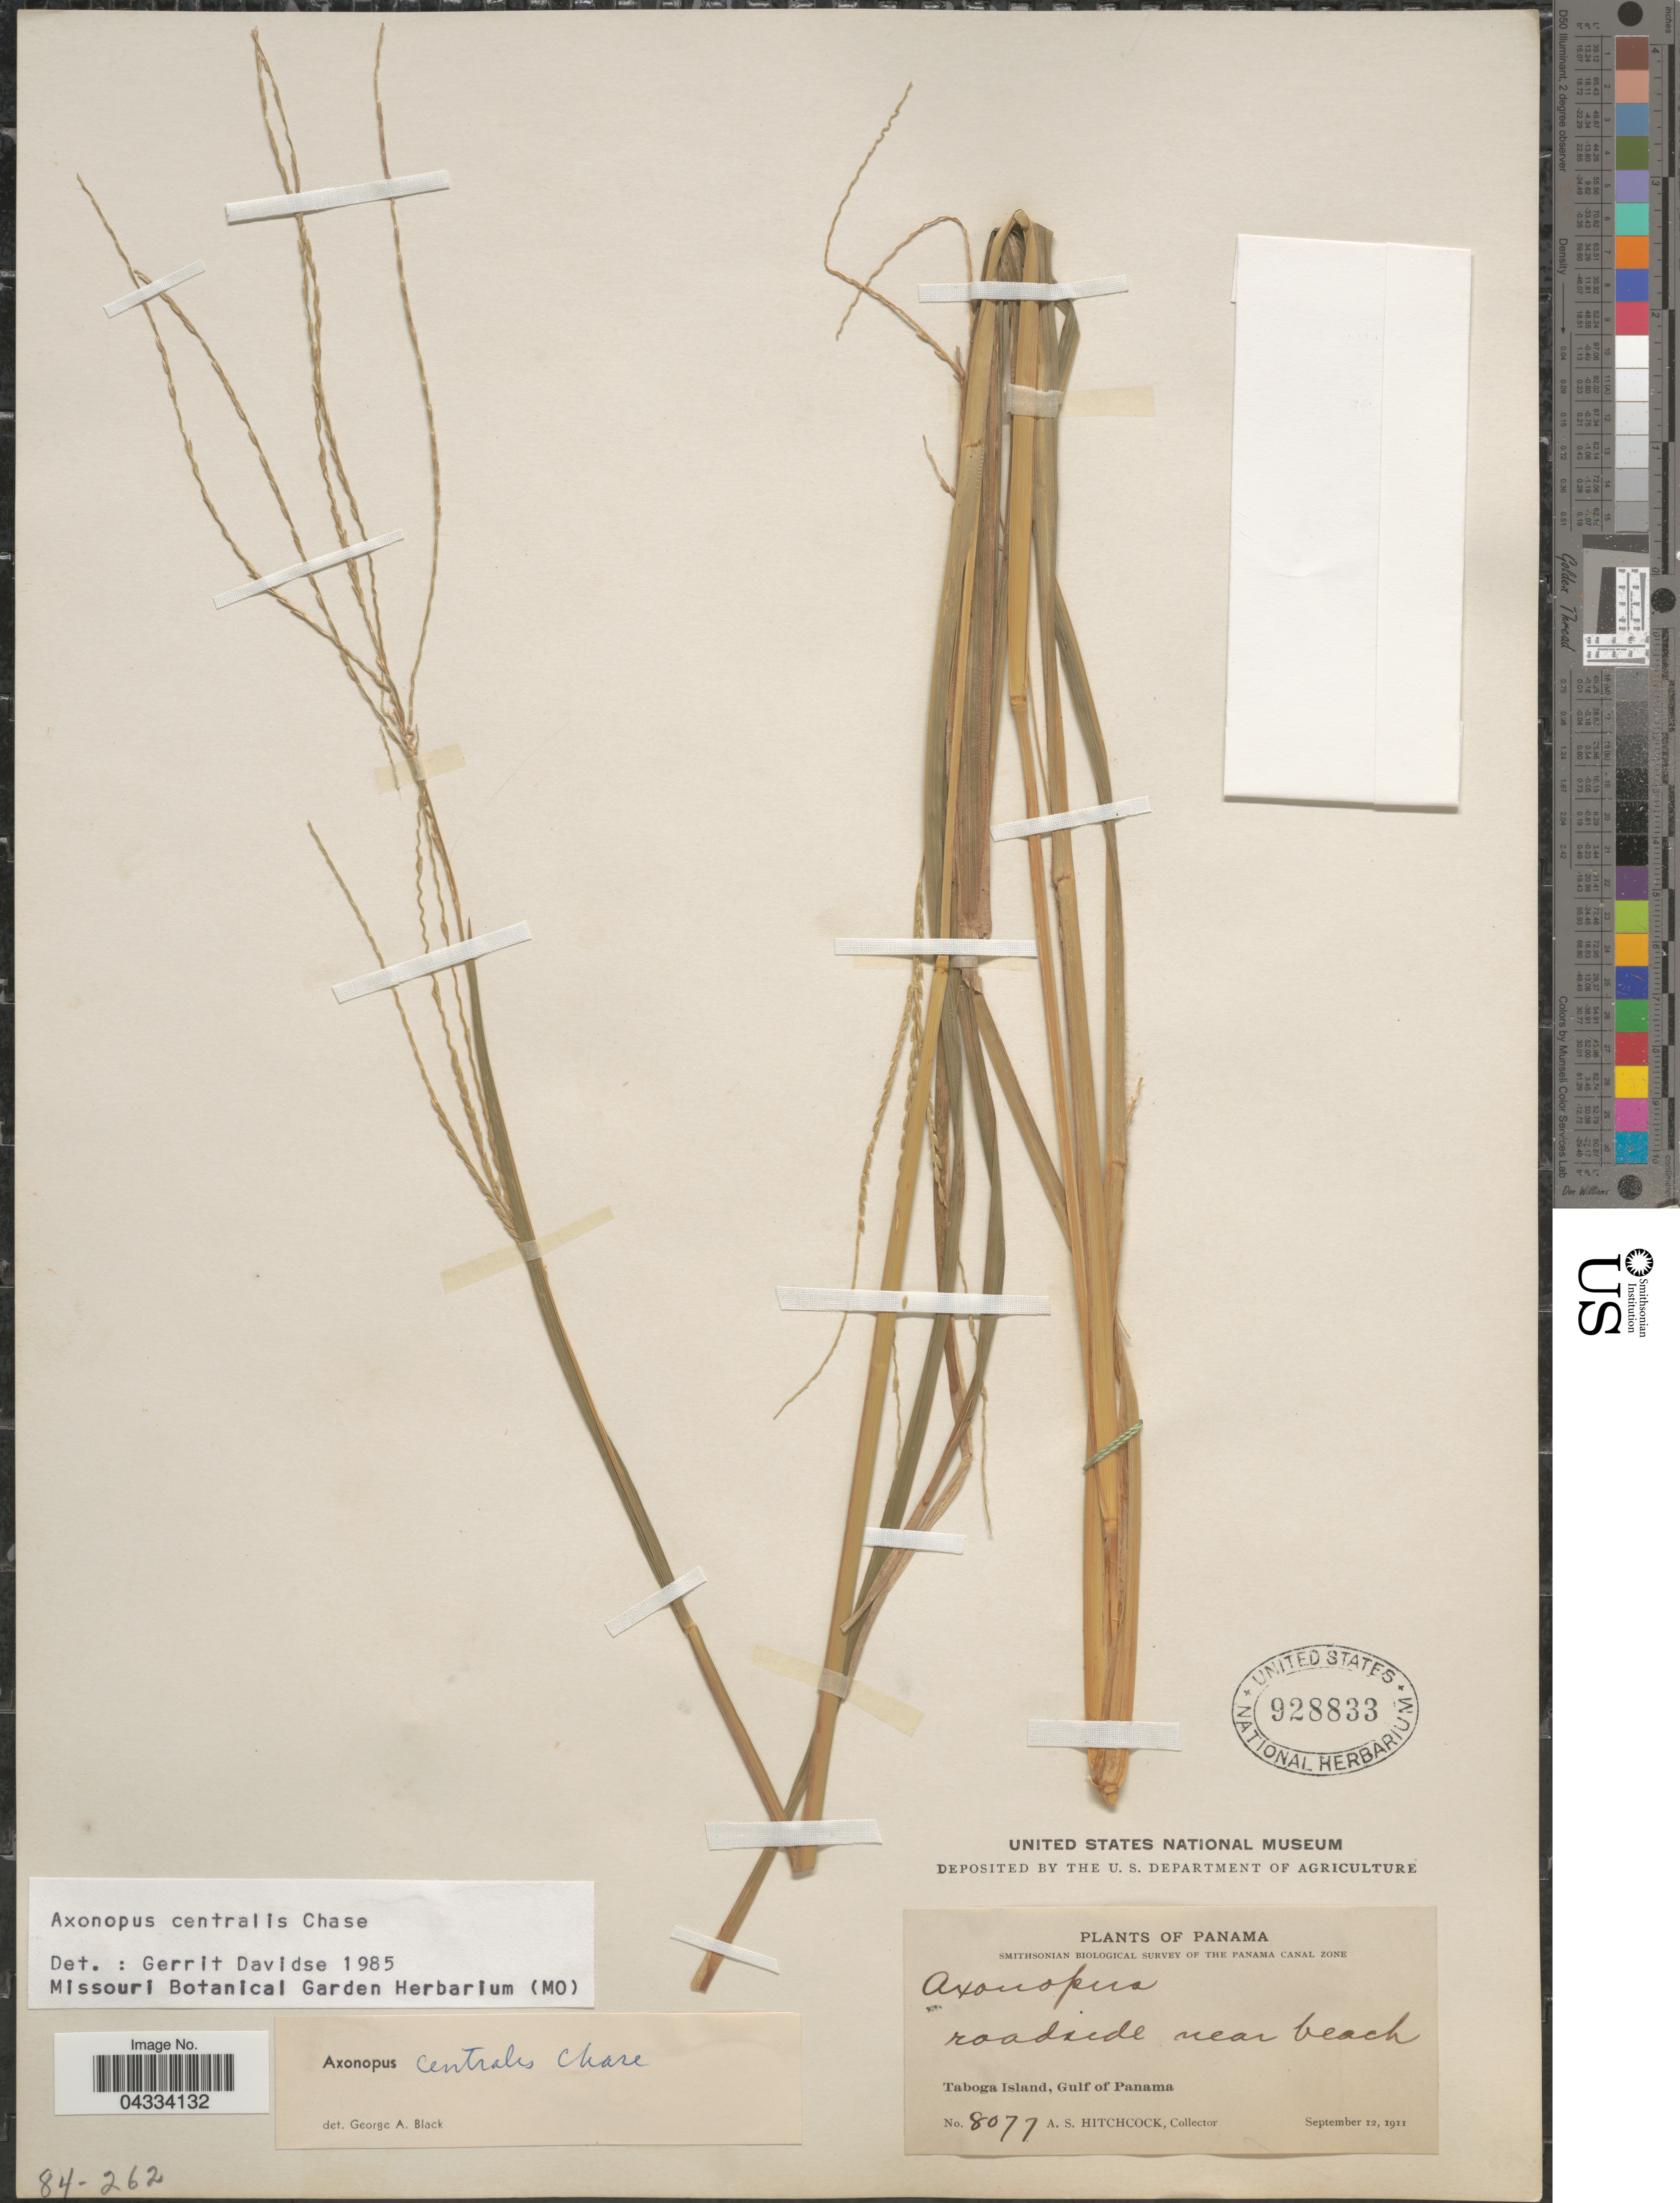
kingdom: Plantae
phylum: Tracheophyta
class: Liliopsida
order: Poales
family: Poaceae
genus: Axonopus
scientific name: Axonopus centralis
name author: Chase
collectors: A. S. Hitchcock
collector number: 8077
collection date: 1911-09-12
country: Panama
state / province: Panamá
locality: Smithsonian Biological Survey of the Panama Canal Zone. Taboga Island, Gulf of Panama.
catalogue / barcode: US 928833